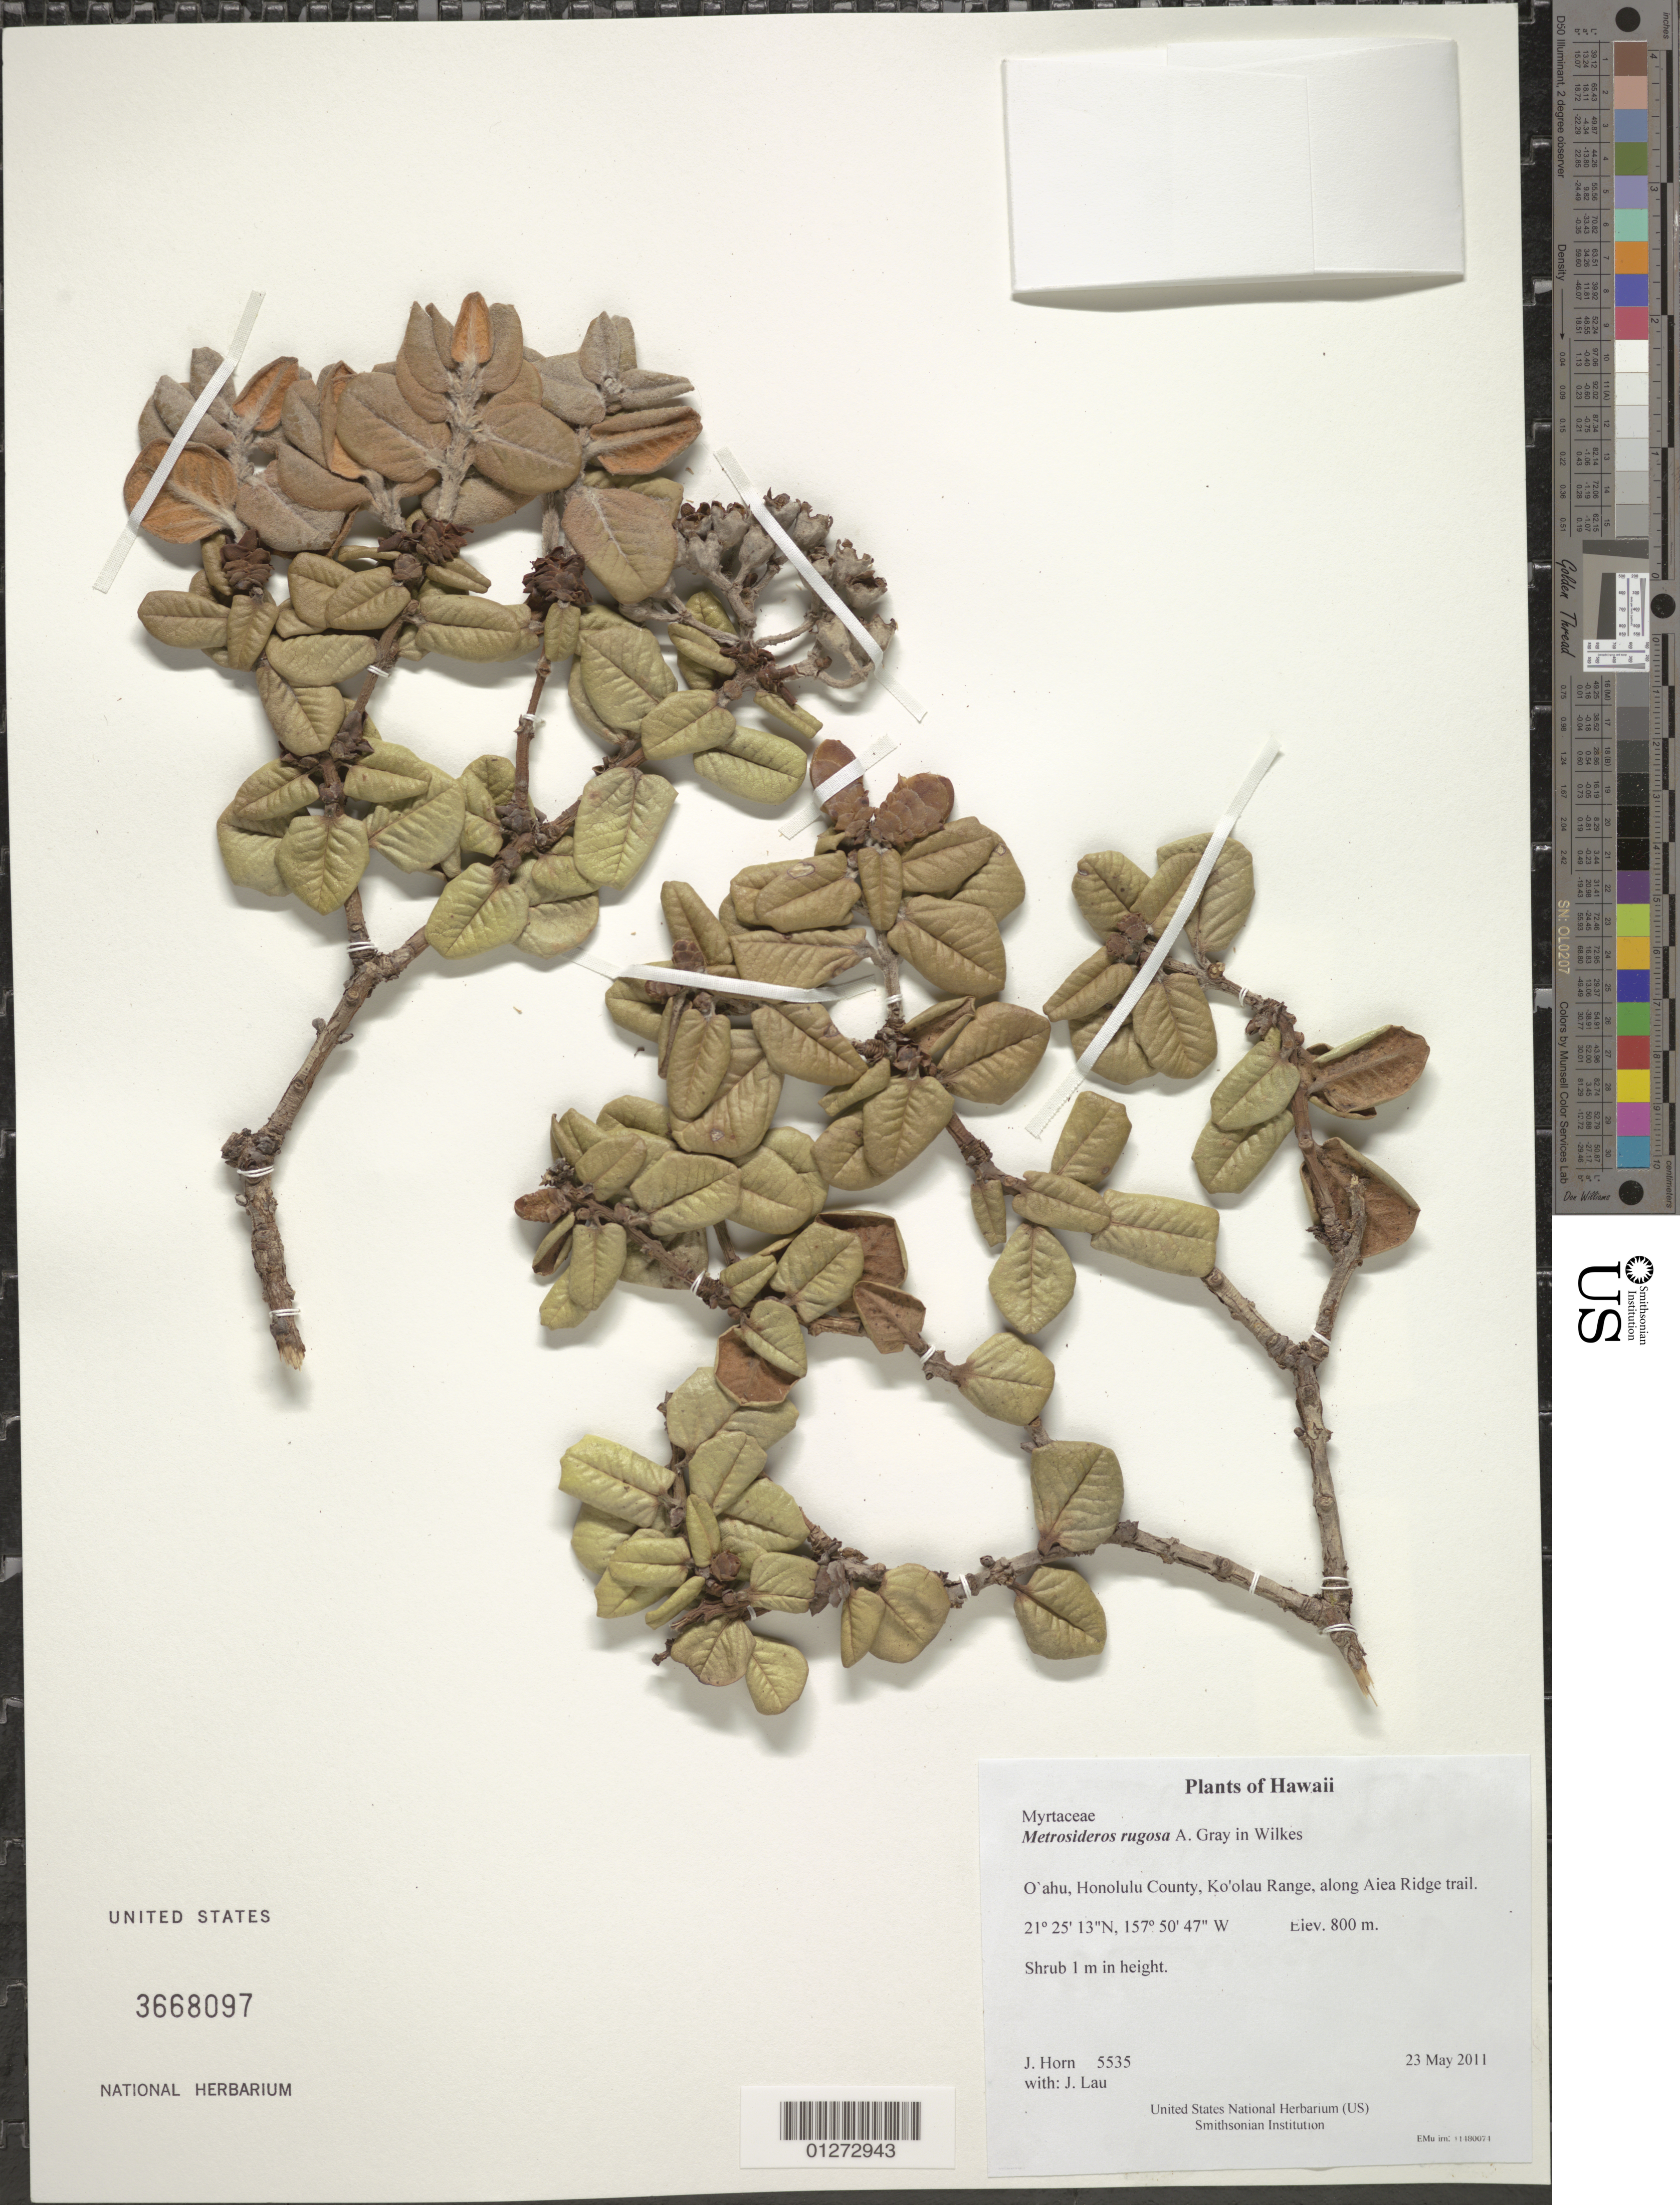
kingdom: Plantae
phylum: Tracheophyta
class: Magnoliopsida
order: Myrtales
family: Myrtaceae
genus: Metrosideros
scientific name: Metrosideros rugosa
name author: A. Gray in Wilkes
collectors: J. Horn & J. Lau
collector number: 5535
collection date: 2011-05-23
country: United States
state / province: Hawaii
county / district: Honolulu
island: Oahu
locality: Ko'olau Range, along Aiea Ridge trail.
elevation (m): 800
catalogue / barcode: US 3668097